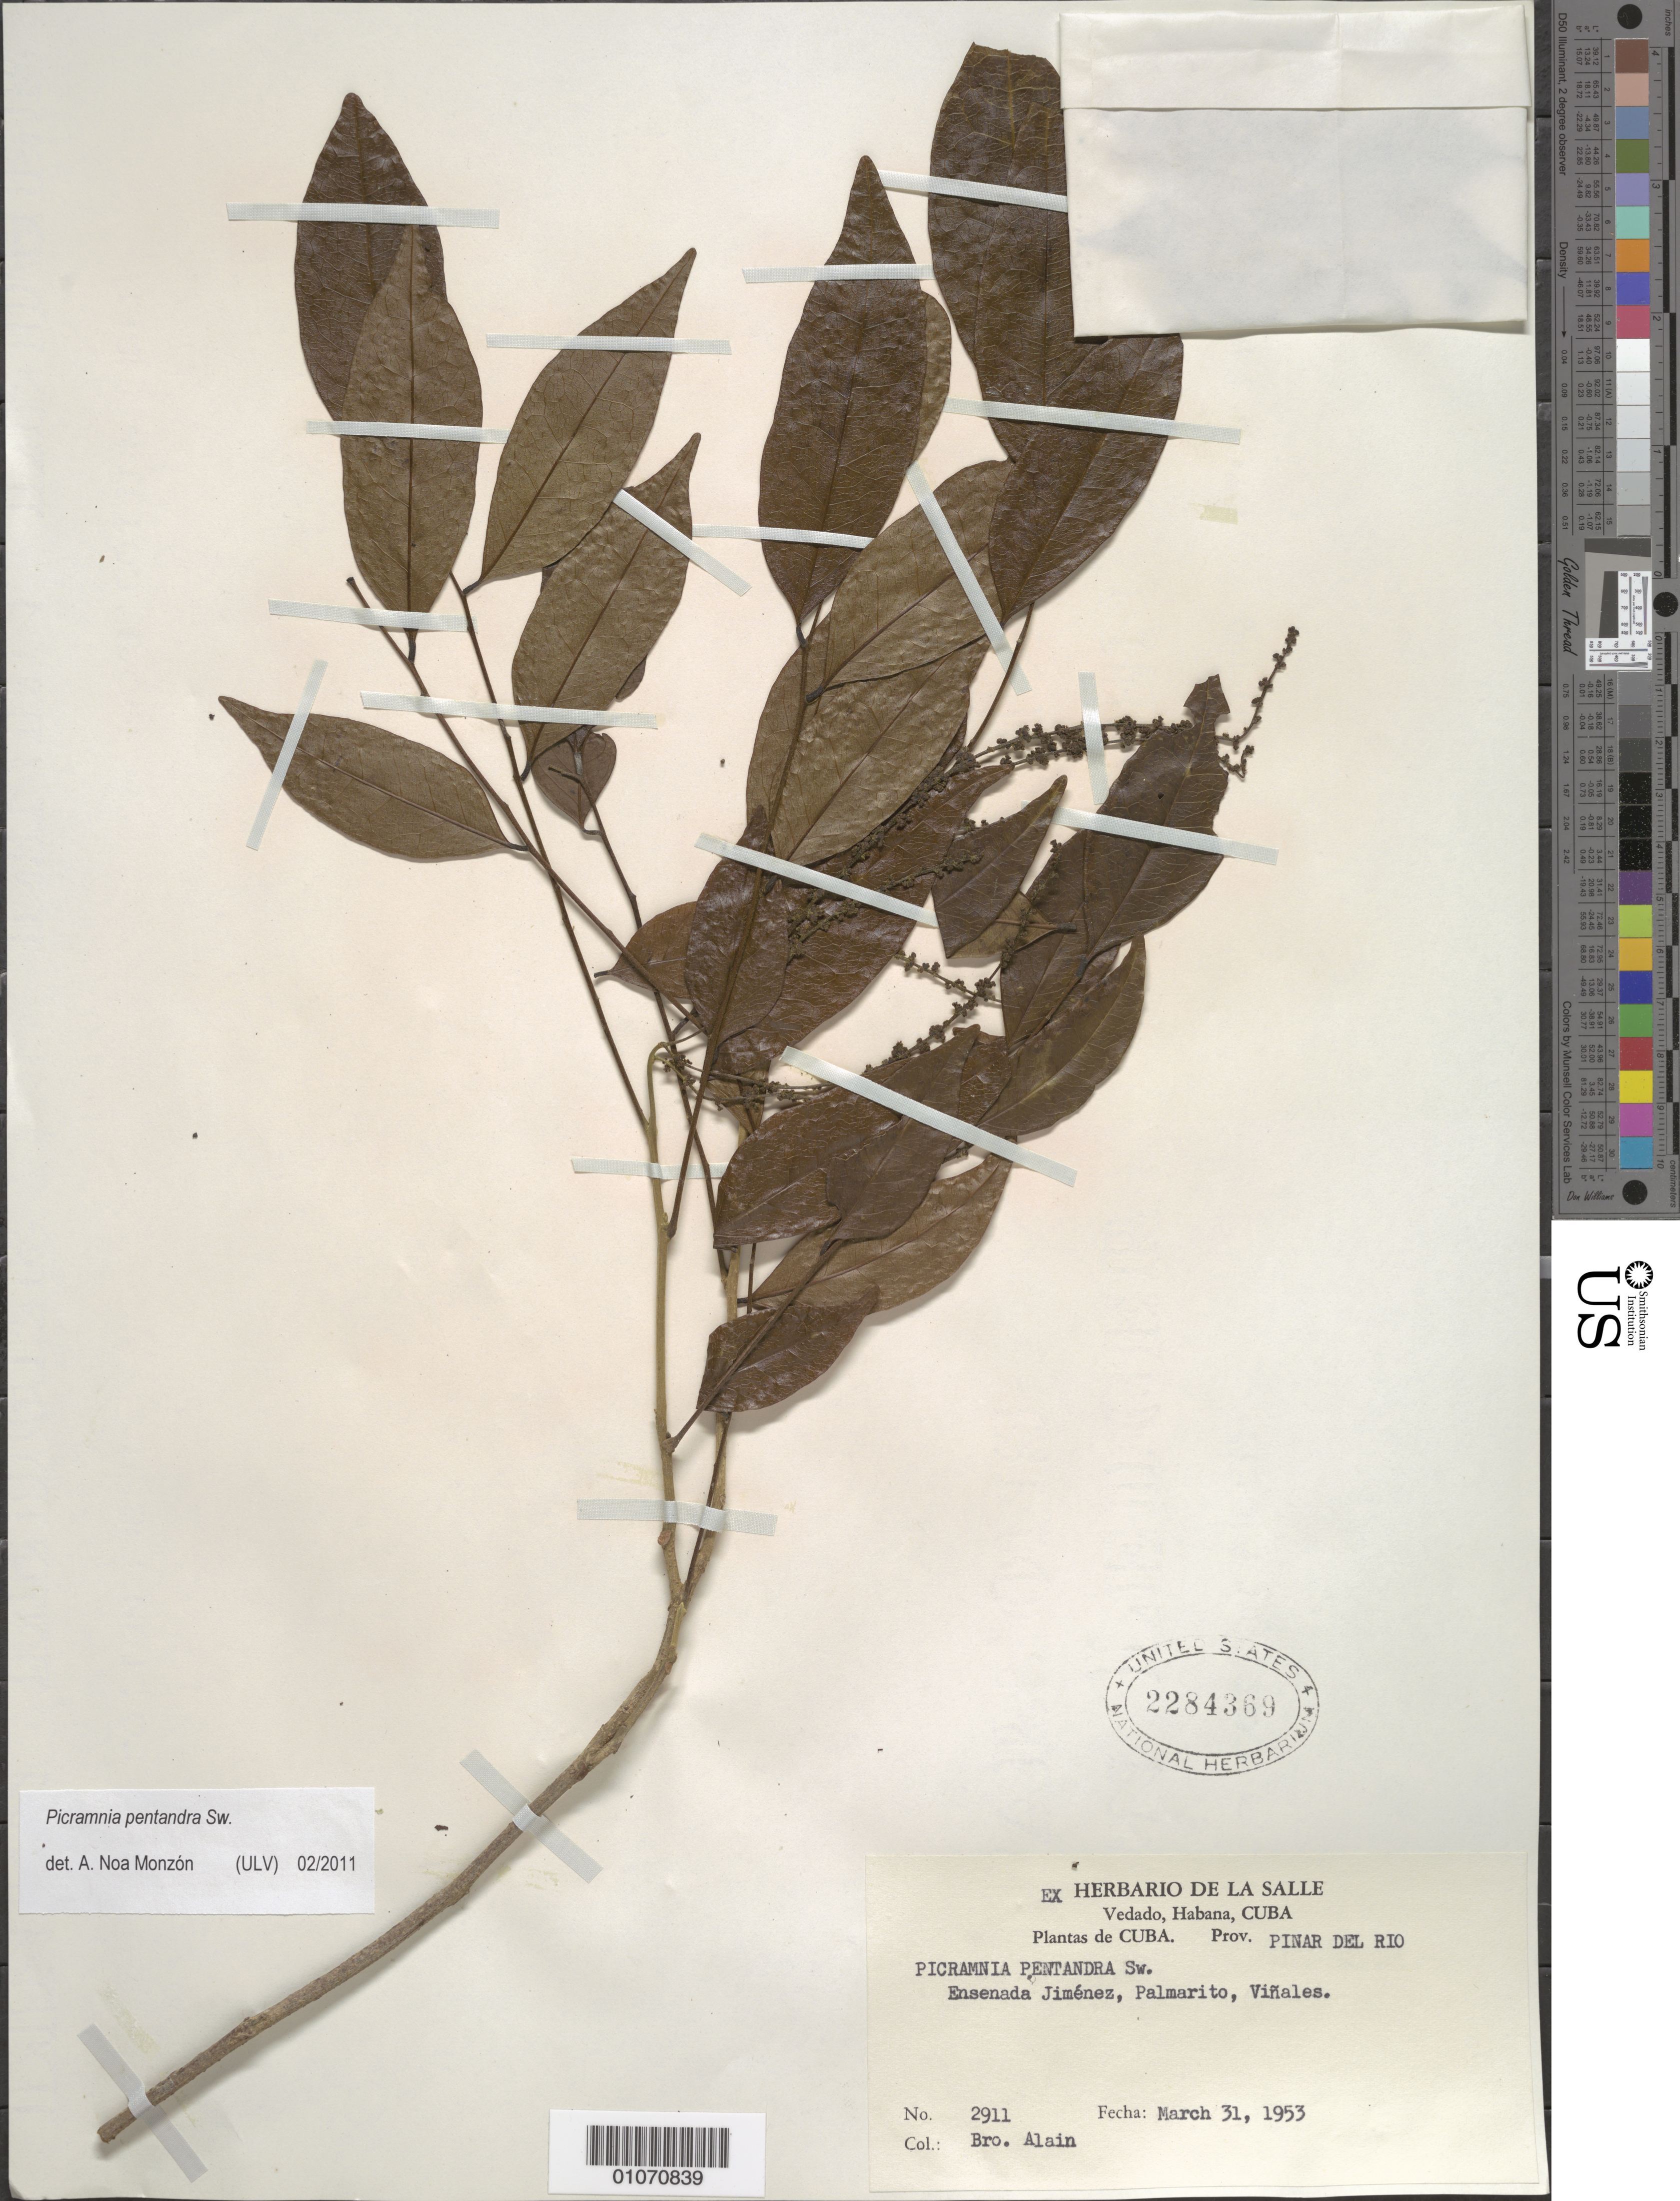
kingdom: Plantae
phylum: Tracheophyta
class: Magnoliopsida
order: Picramniales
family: Picramniaceae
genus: Picramnia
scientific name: Picramnia pentandra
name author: Sw.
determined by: Noa Monzón, A.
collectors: A. H. Liogier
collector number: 2911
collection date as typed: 31 Mar 1953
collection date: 1953-03-31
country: Cuba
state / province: Pinar del Río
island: Cuba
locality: Ensenada Jiménez, Palmarito, Viñales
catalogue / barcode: US 2284369